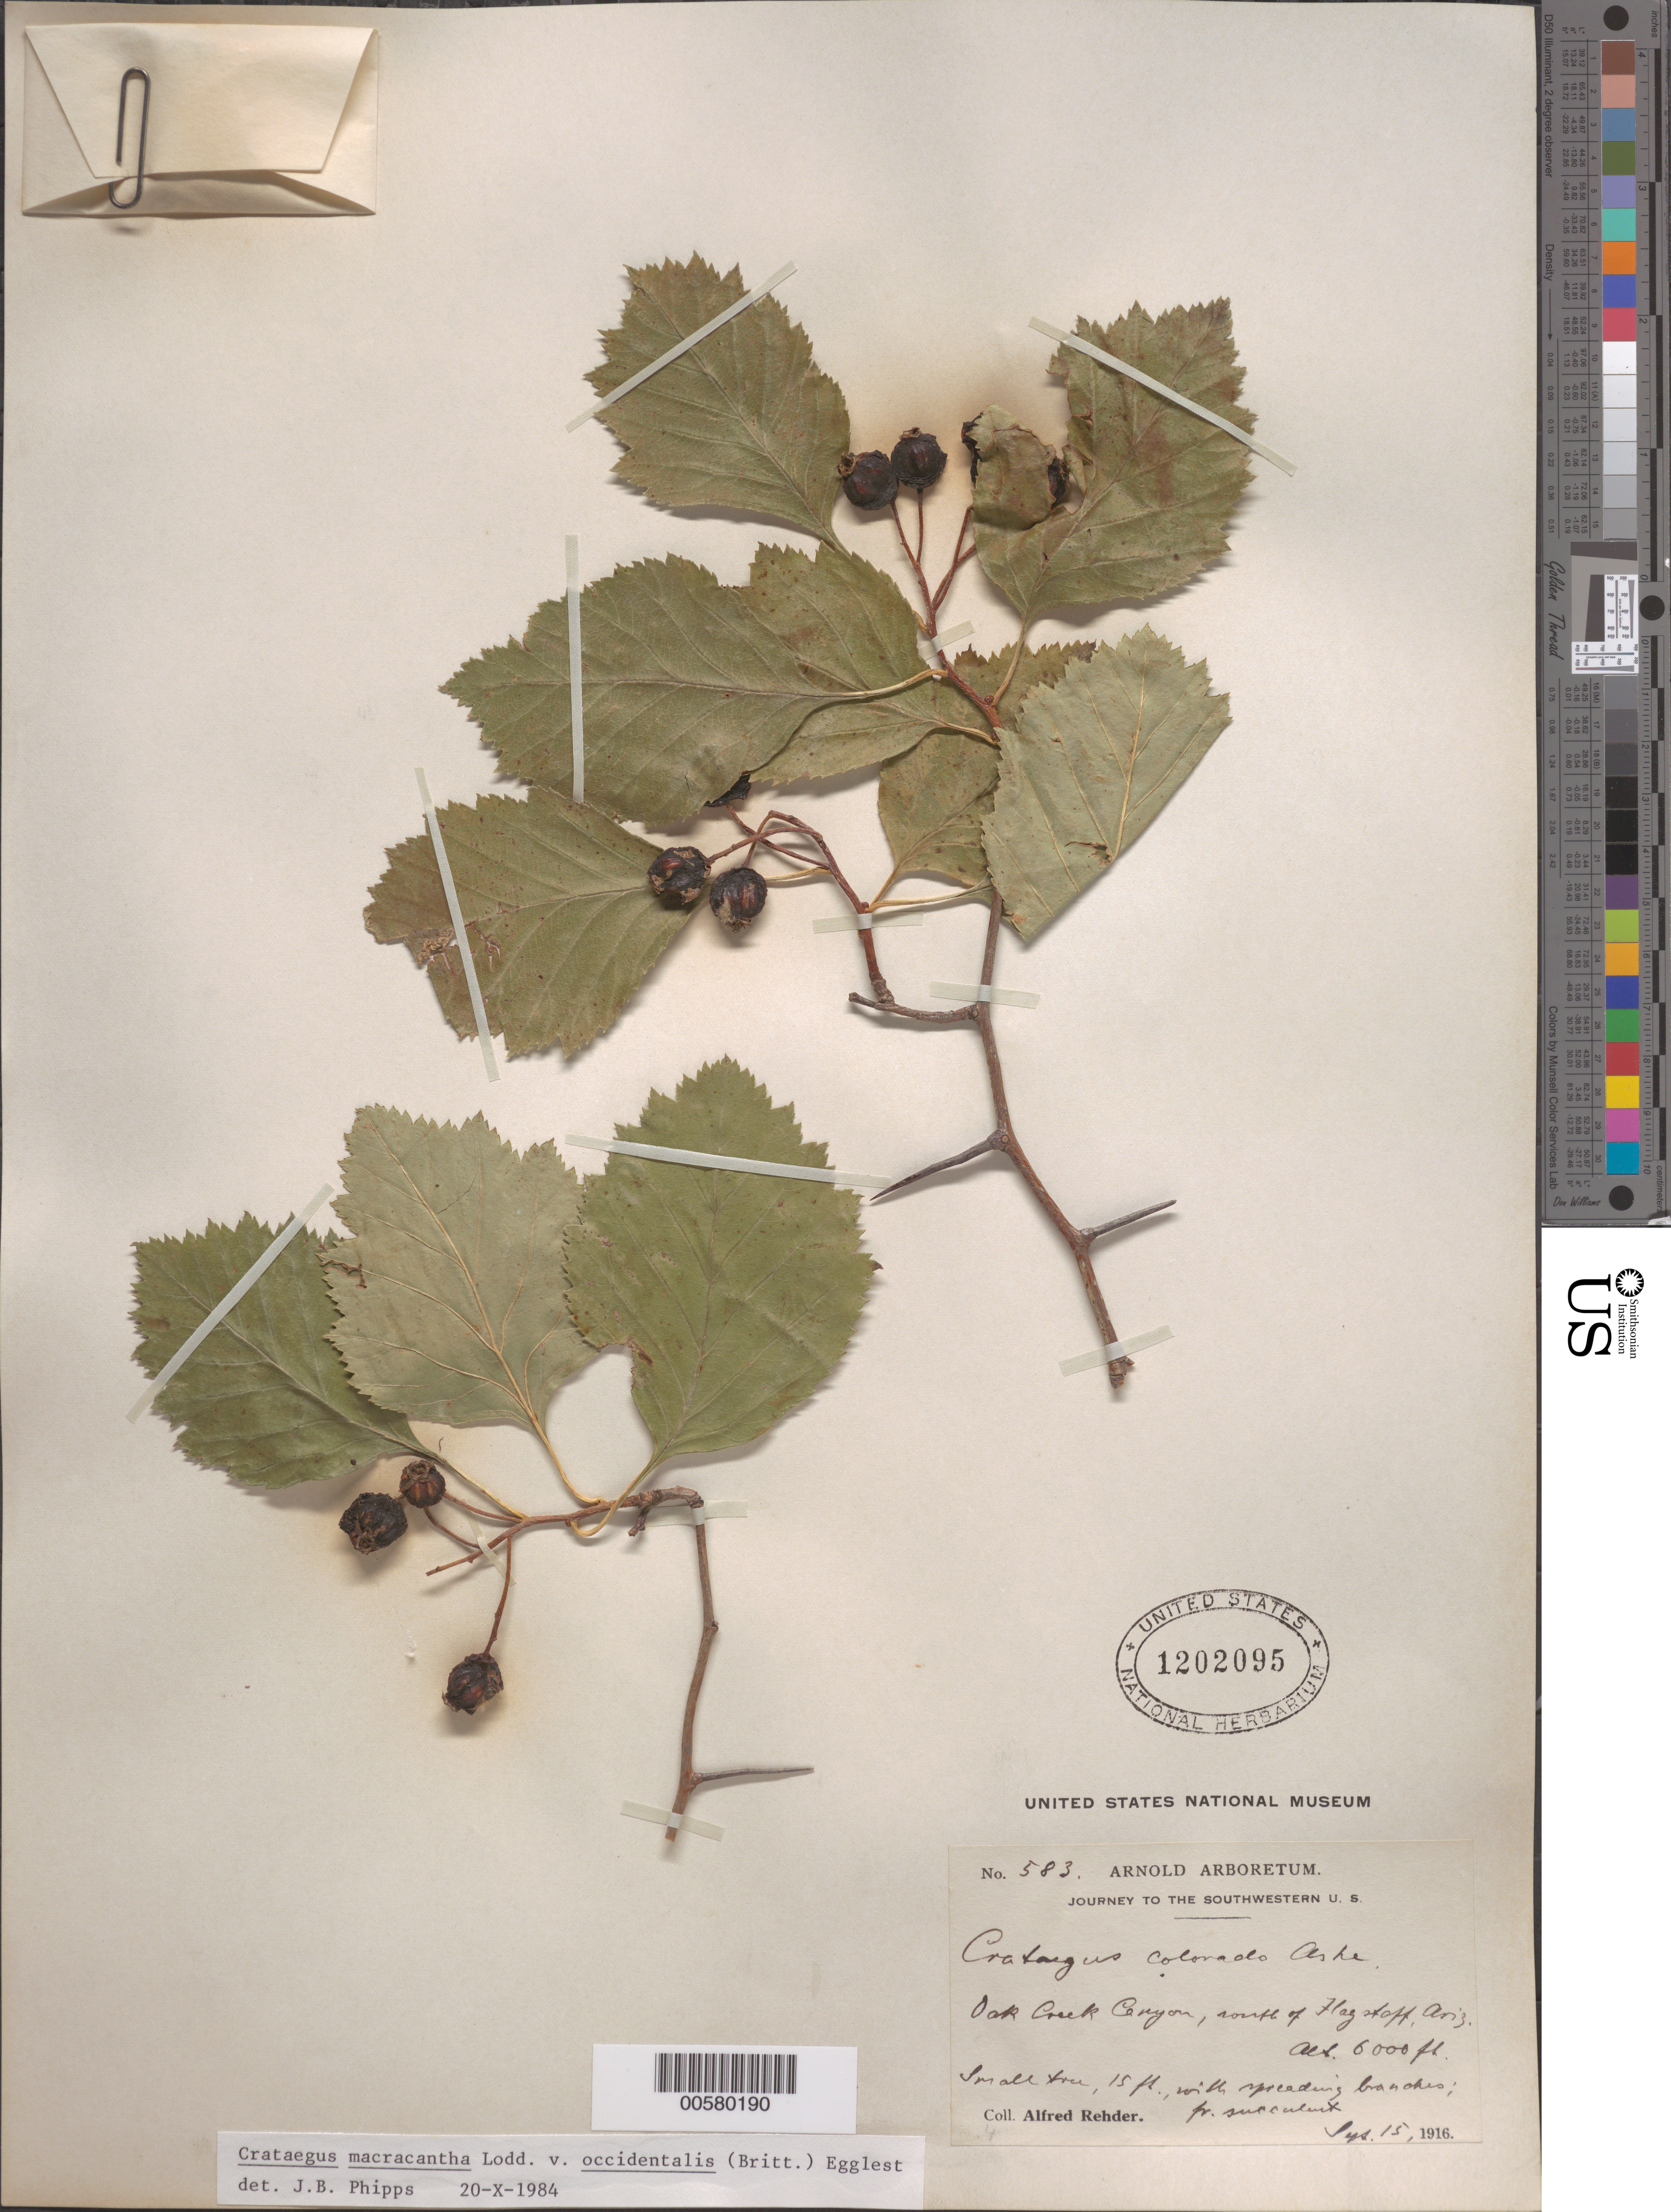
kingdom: Plantae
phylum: Tracheophyta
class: Magnoliopsida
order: Rosales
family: Rosaceae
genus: Crataegus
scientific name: Crataegus macracantha var. occidentalis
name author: (Britton) Eggl.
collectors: A. Rehder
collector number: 583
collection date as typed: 15 Sep 1916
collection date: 1916-09-15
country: United States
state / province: Arizona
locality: Flagstaff, Oak Creek Canyon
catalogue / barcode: US 1202095